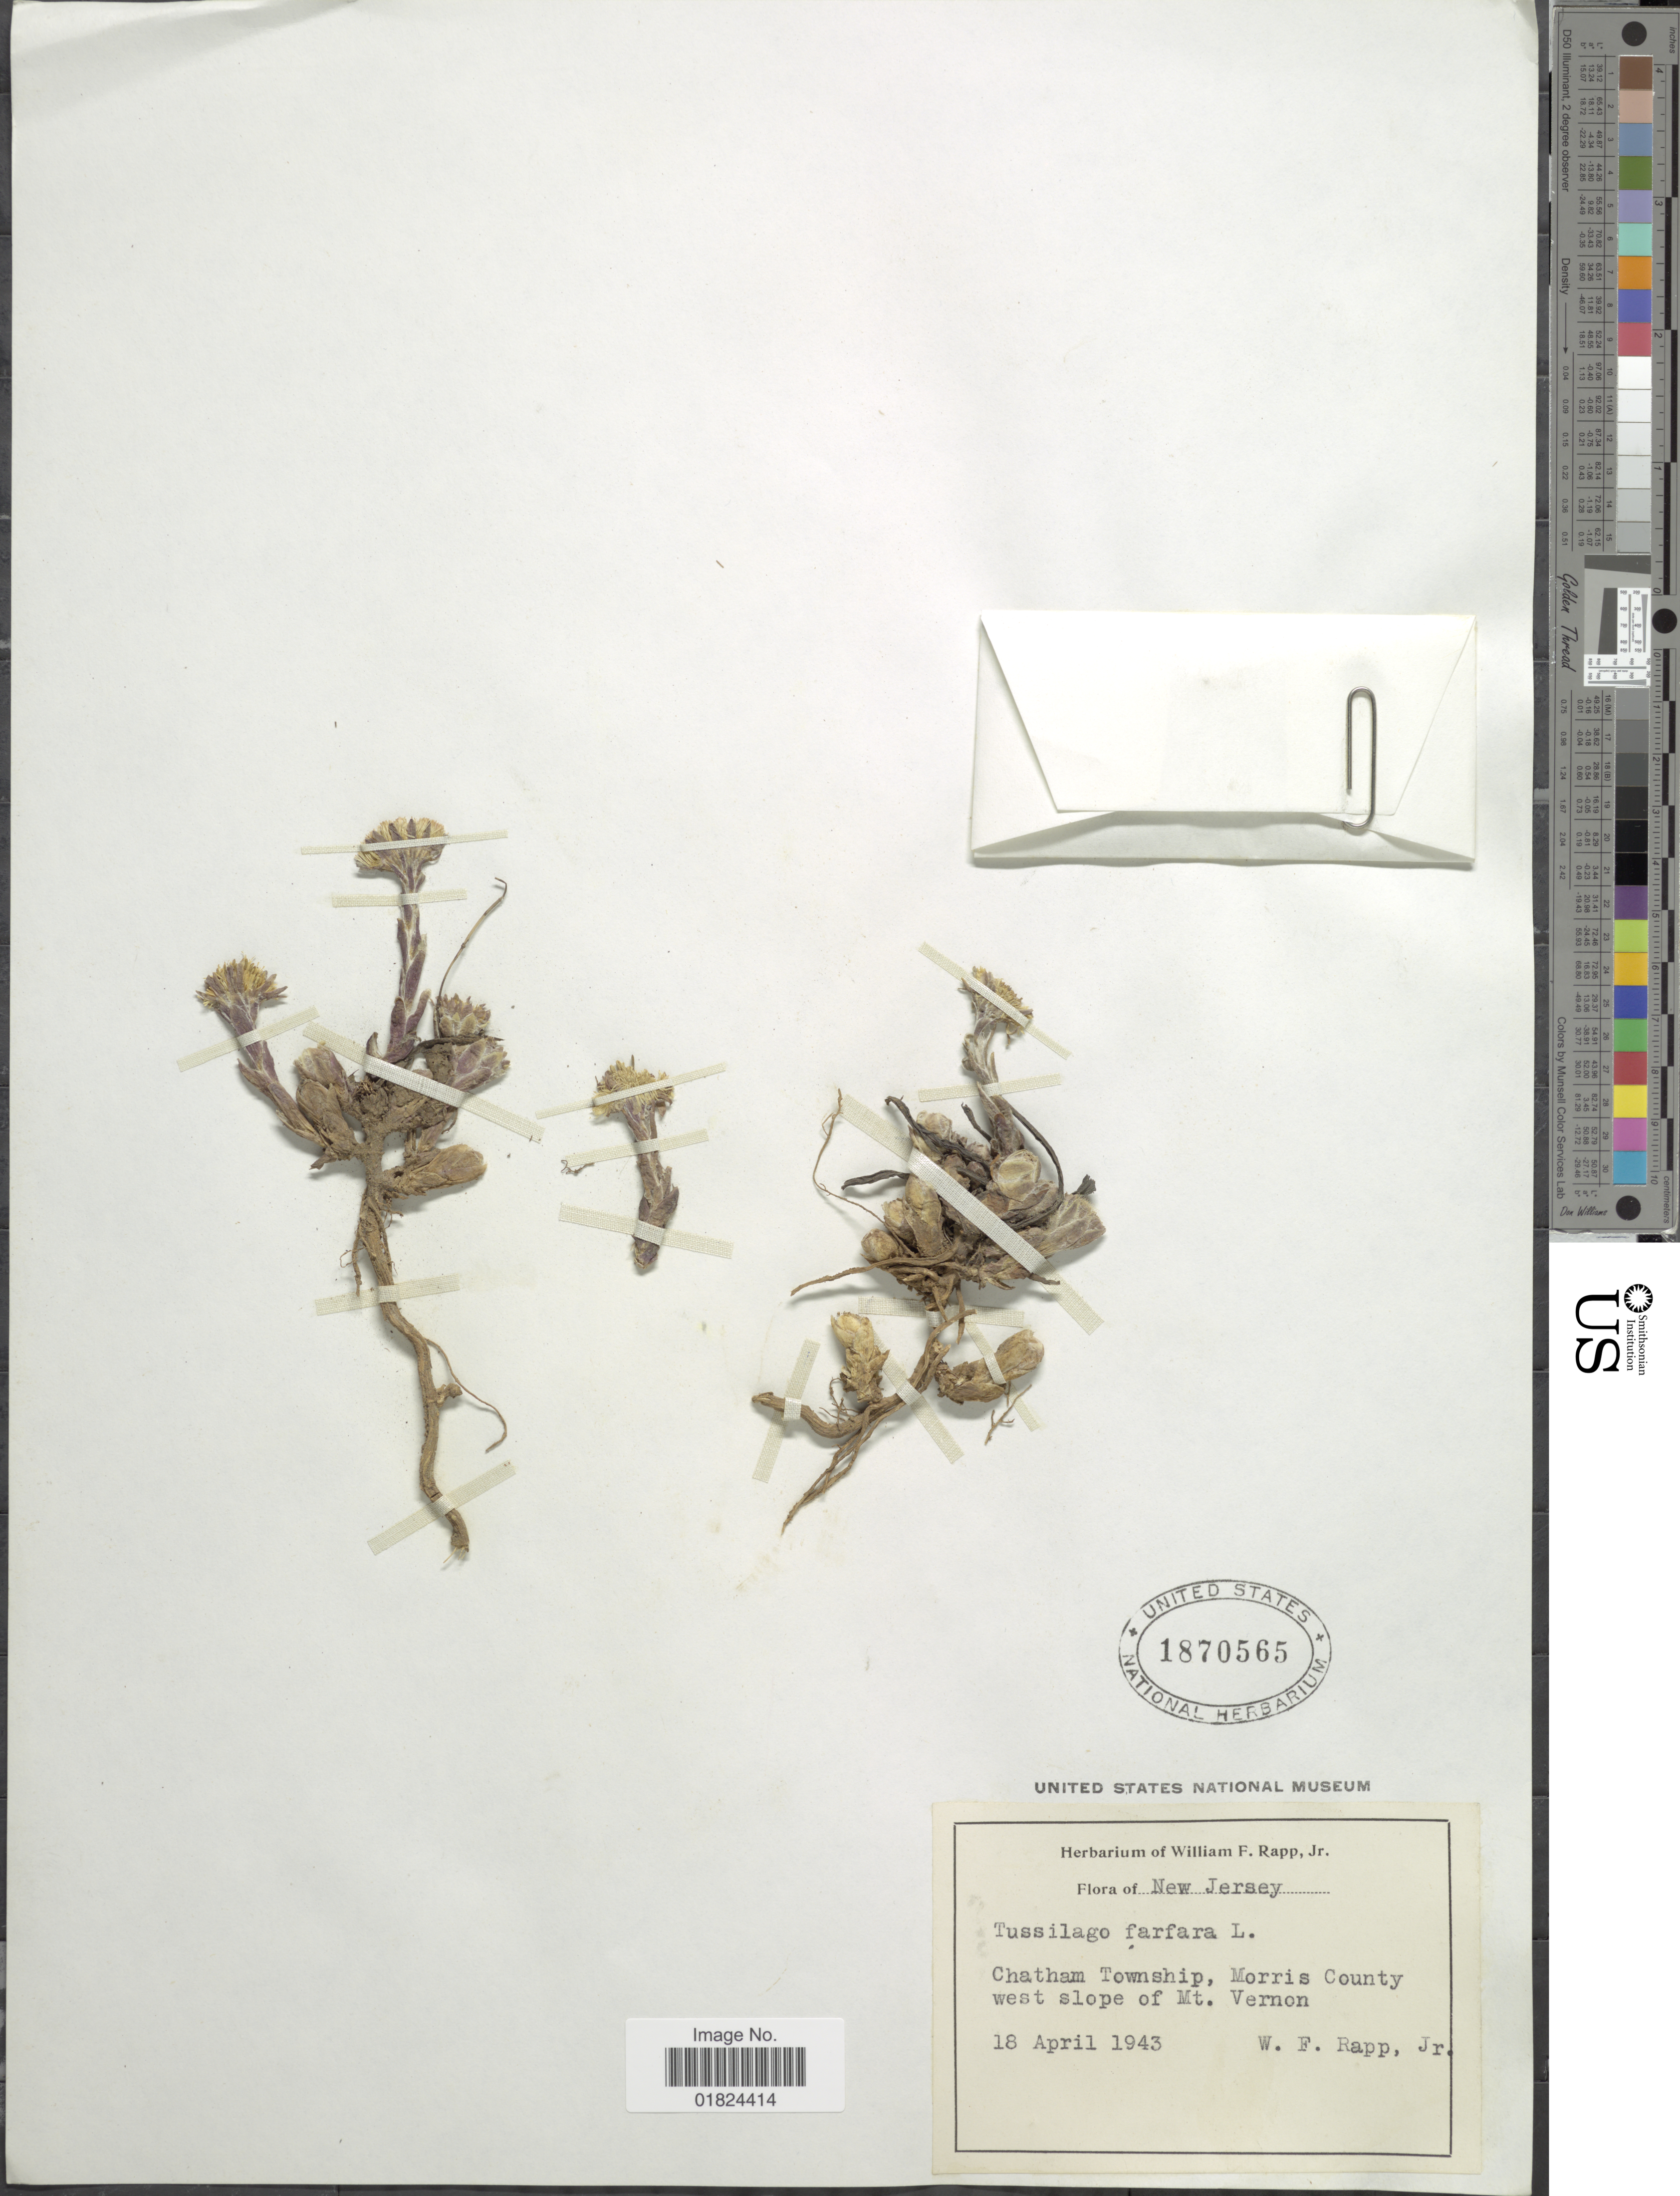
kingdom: Plantae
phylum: Tracheophyta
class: Magnoliopsida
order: Asterales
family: Asteraceae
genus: Tussilago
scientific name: Tussilago farfara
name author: L.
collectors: W. Rapp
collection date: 1943-04-18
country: United States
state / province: New Jersey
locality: Chatham Township, Morris County west slope of Mt. Vernon.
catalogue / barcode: US 1870565